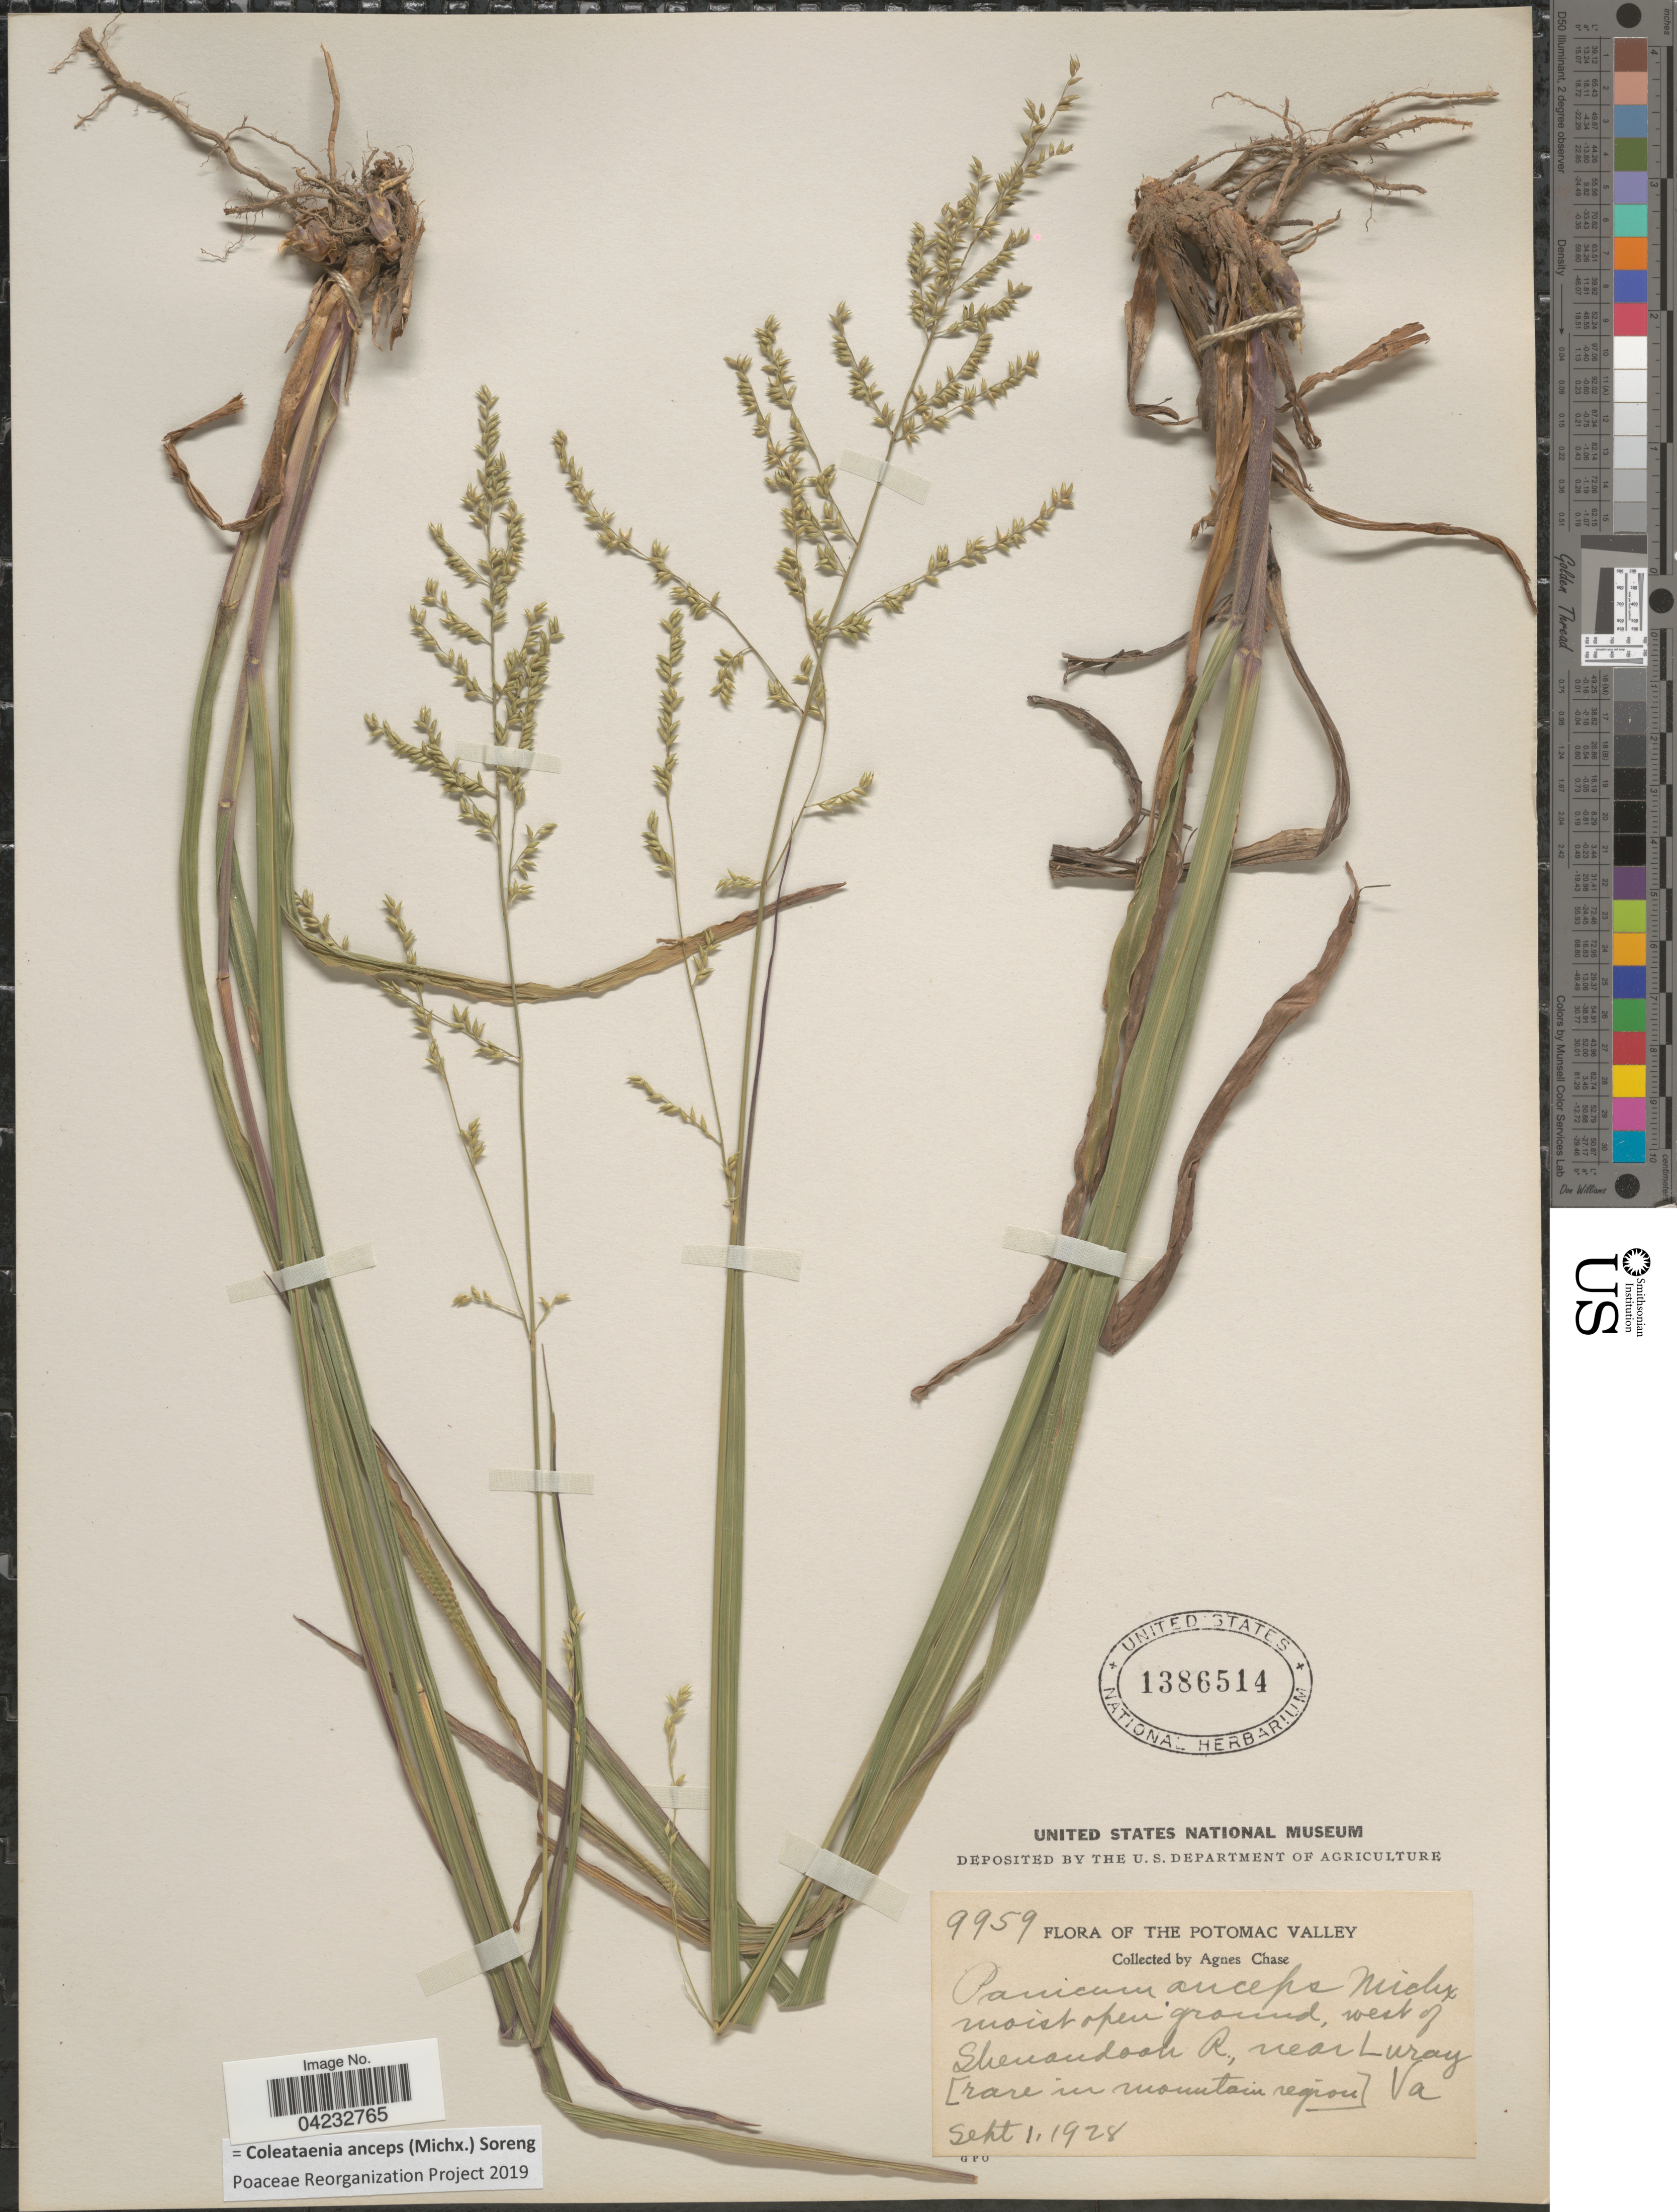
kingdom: Plantae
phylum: Tracheophyta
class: Liliopsida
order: Poales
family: Poaceae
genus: Coleataenia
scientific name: Coleataenia anceps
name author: (Michx.) Soreng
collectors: A. Chase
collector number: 9959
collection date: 1928-09-01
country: United States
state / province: Virginia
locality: The Potomac Vallley. West of Shenandoah R., near Luray [in mountain region].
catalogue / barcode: US 1386514